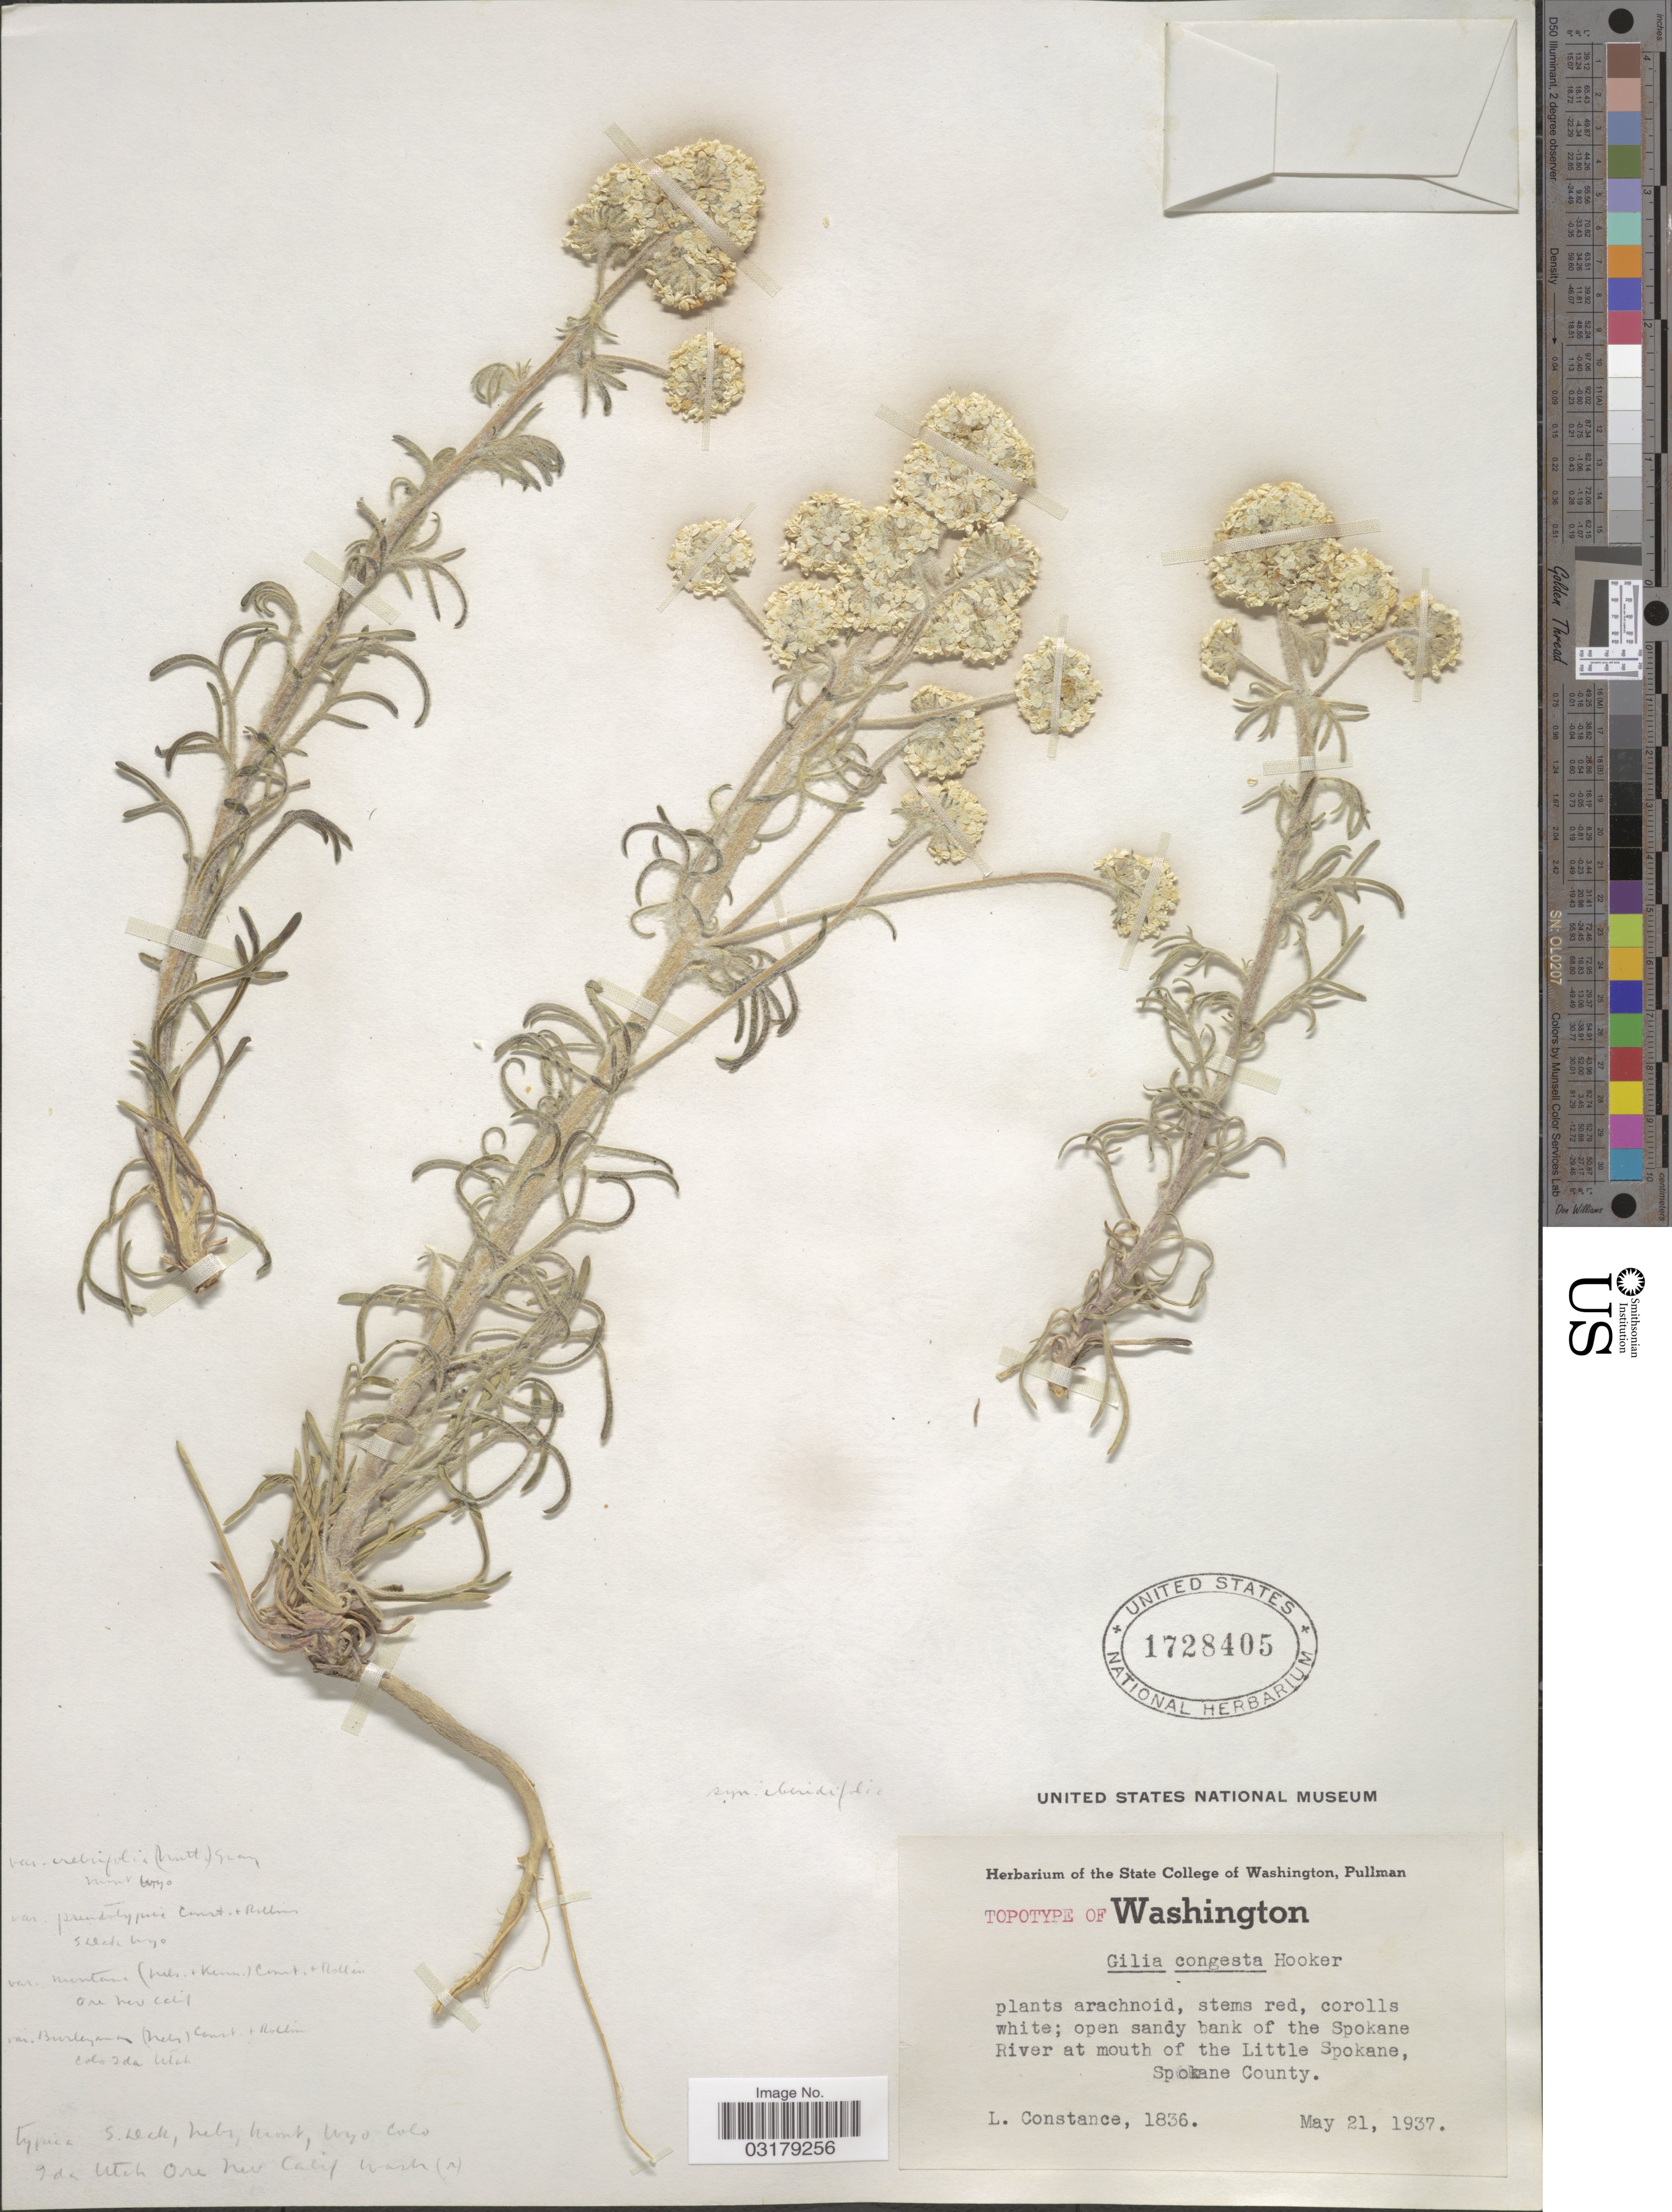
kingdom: Plantae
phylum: Tracheophyta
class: Magnoliopsida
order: Ericales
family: Polemoniaceae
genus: Ipomopsis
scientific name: Ipomopsis congesta subsp. congesta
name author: (Hook.) V.E. Grant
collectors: L. Constance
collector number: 1836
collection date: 1937-05-21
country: United States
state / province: Washington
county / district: Spokane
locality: Open sandy bank of the Spokane River at mouth of the Little Spokane, Spokane County.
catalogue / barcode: US 1728405